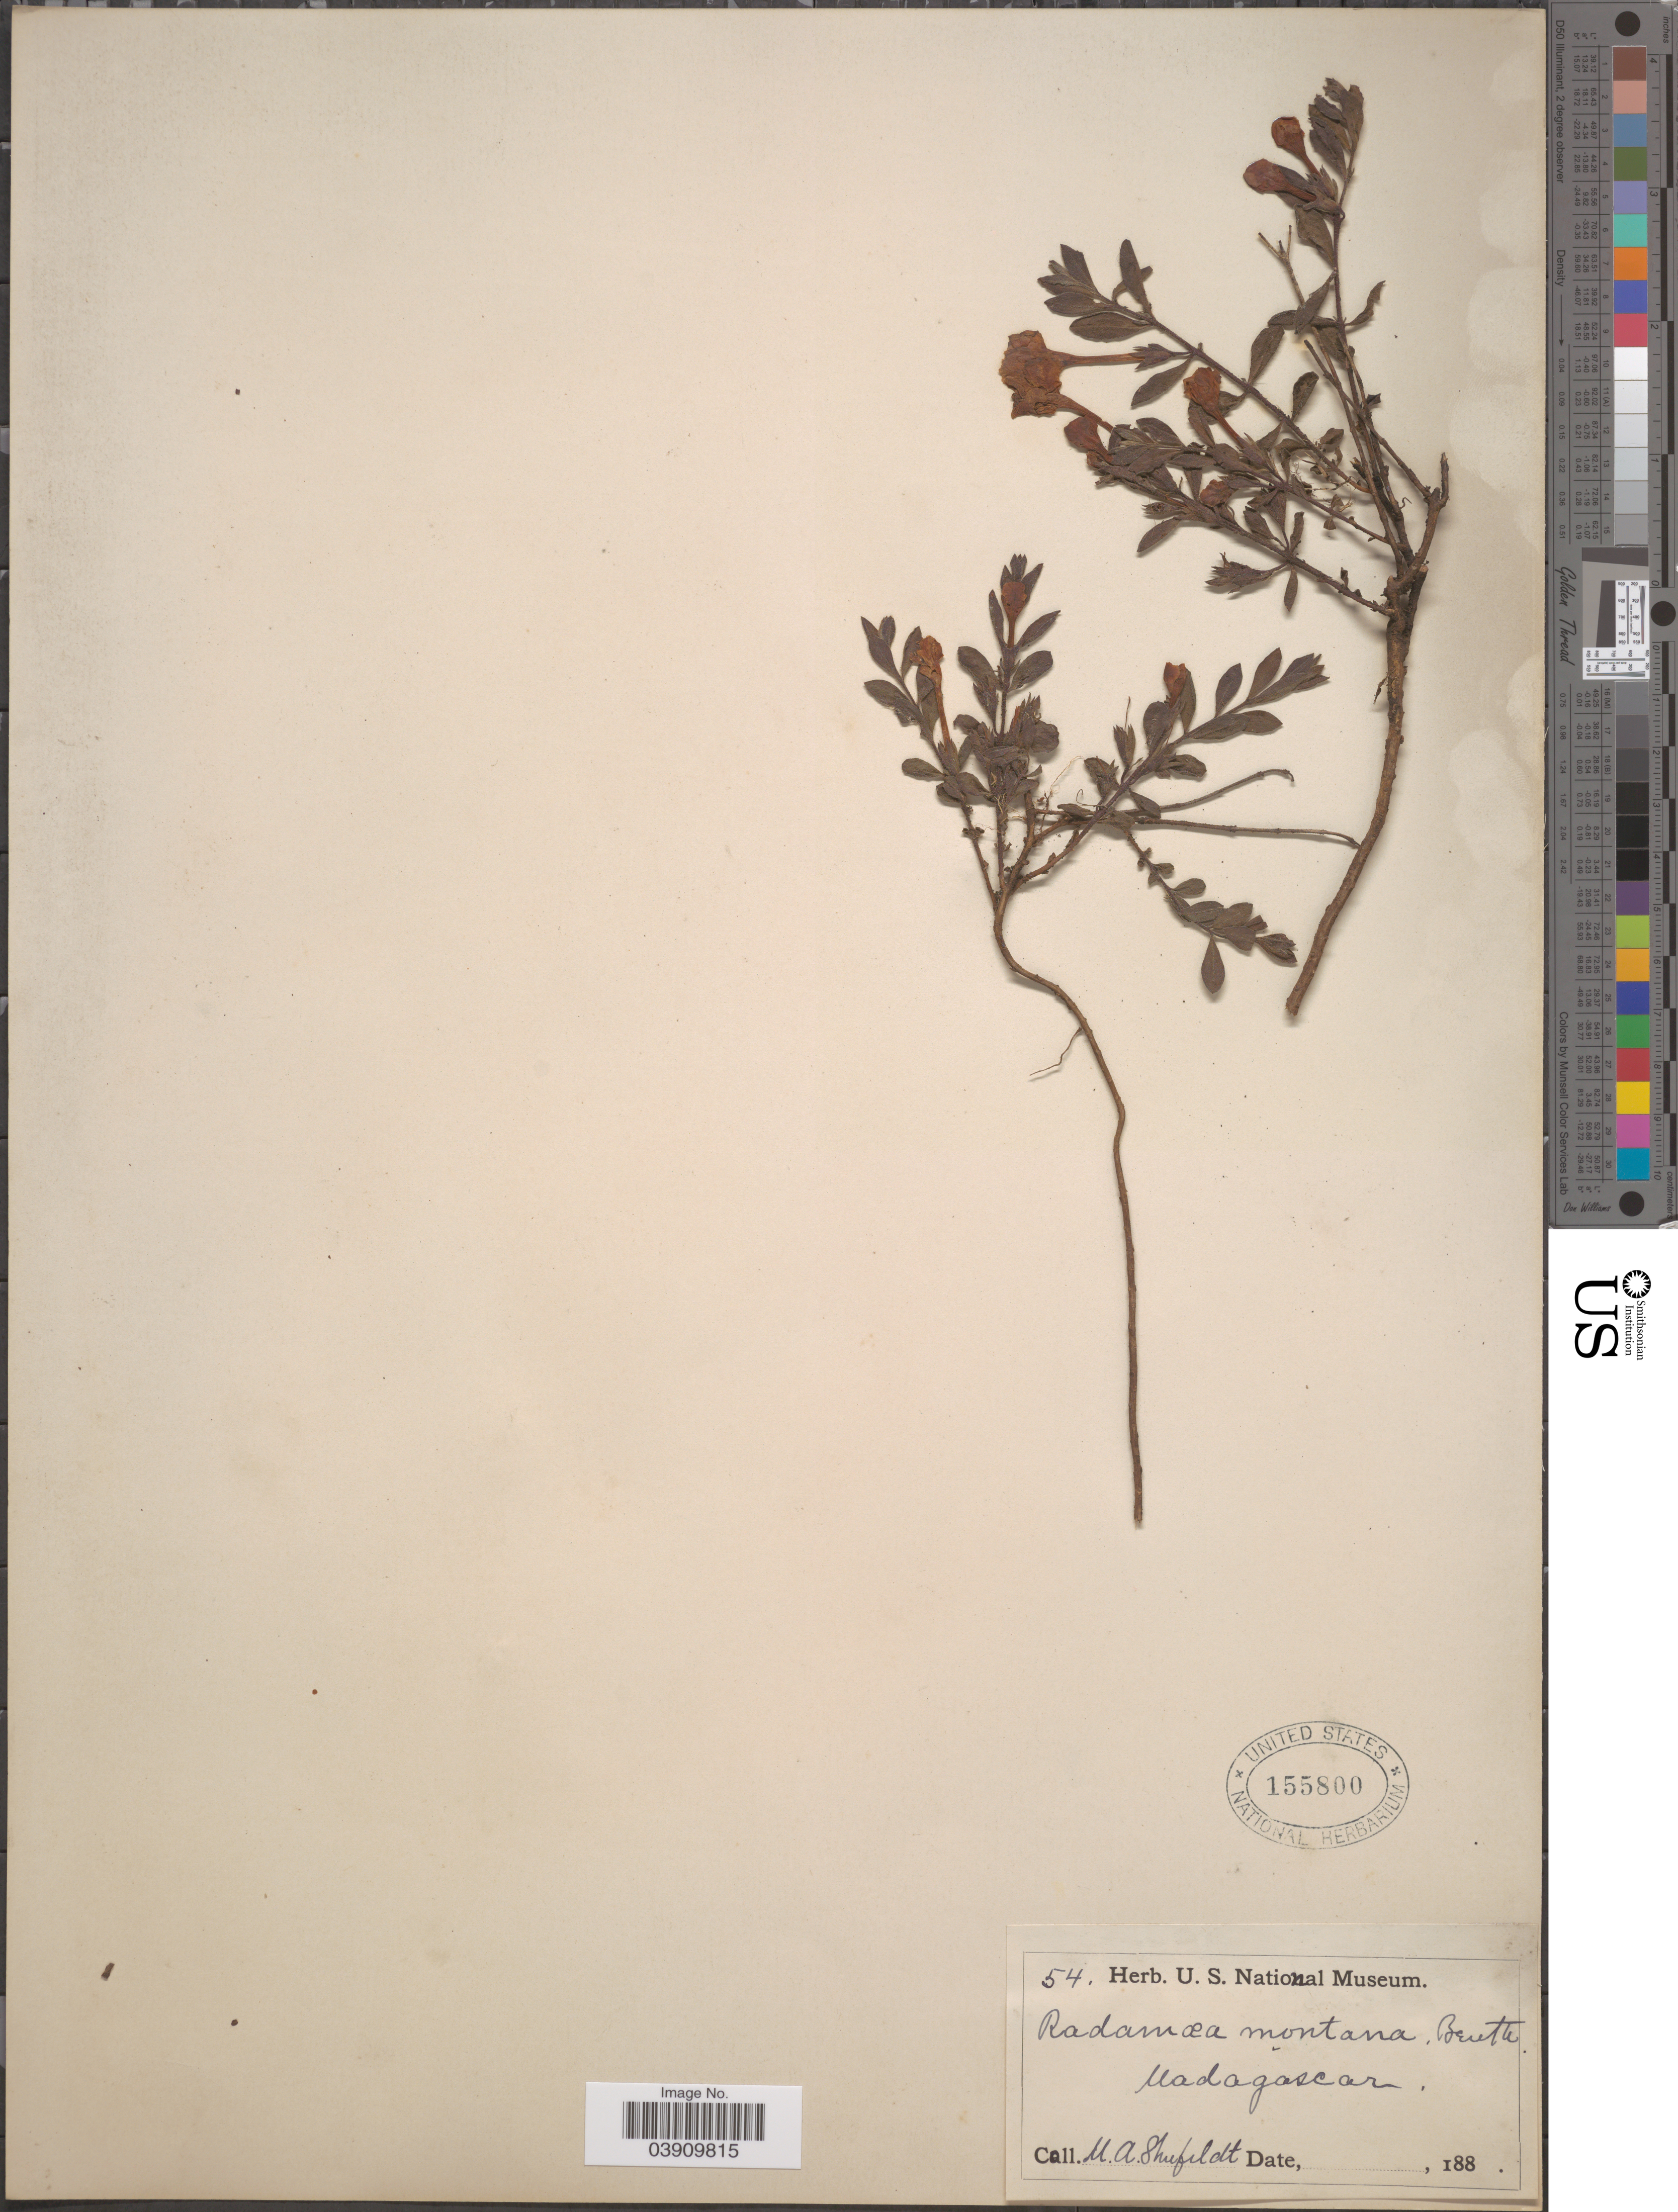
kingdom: Plantae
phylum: Tracheophyta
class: Magnoliopsida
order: Lamiales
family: Orobanchaceae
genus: Radamaea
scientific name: Radamaea montana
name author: Benth.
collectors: M. Shufeldt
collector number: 54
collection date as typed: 188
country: Madagascar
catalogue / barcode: US 155800